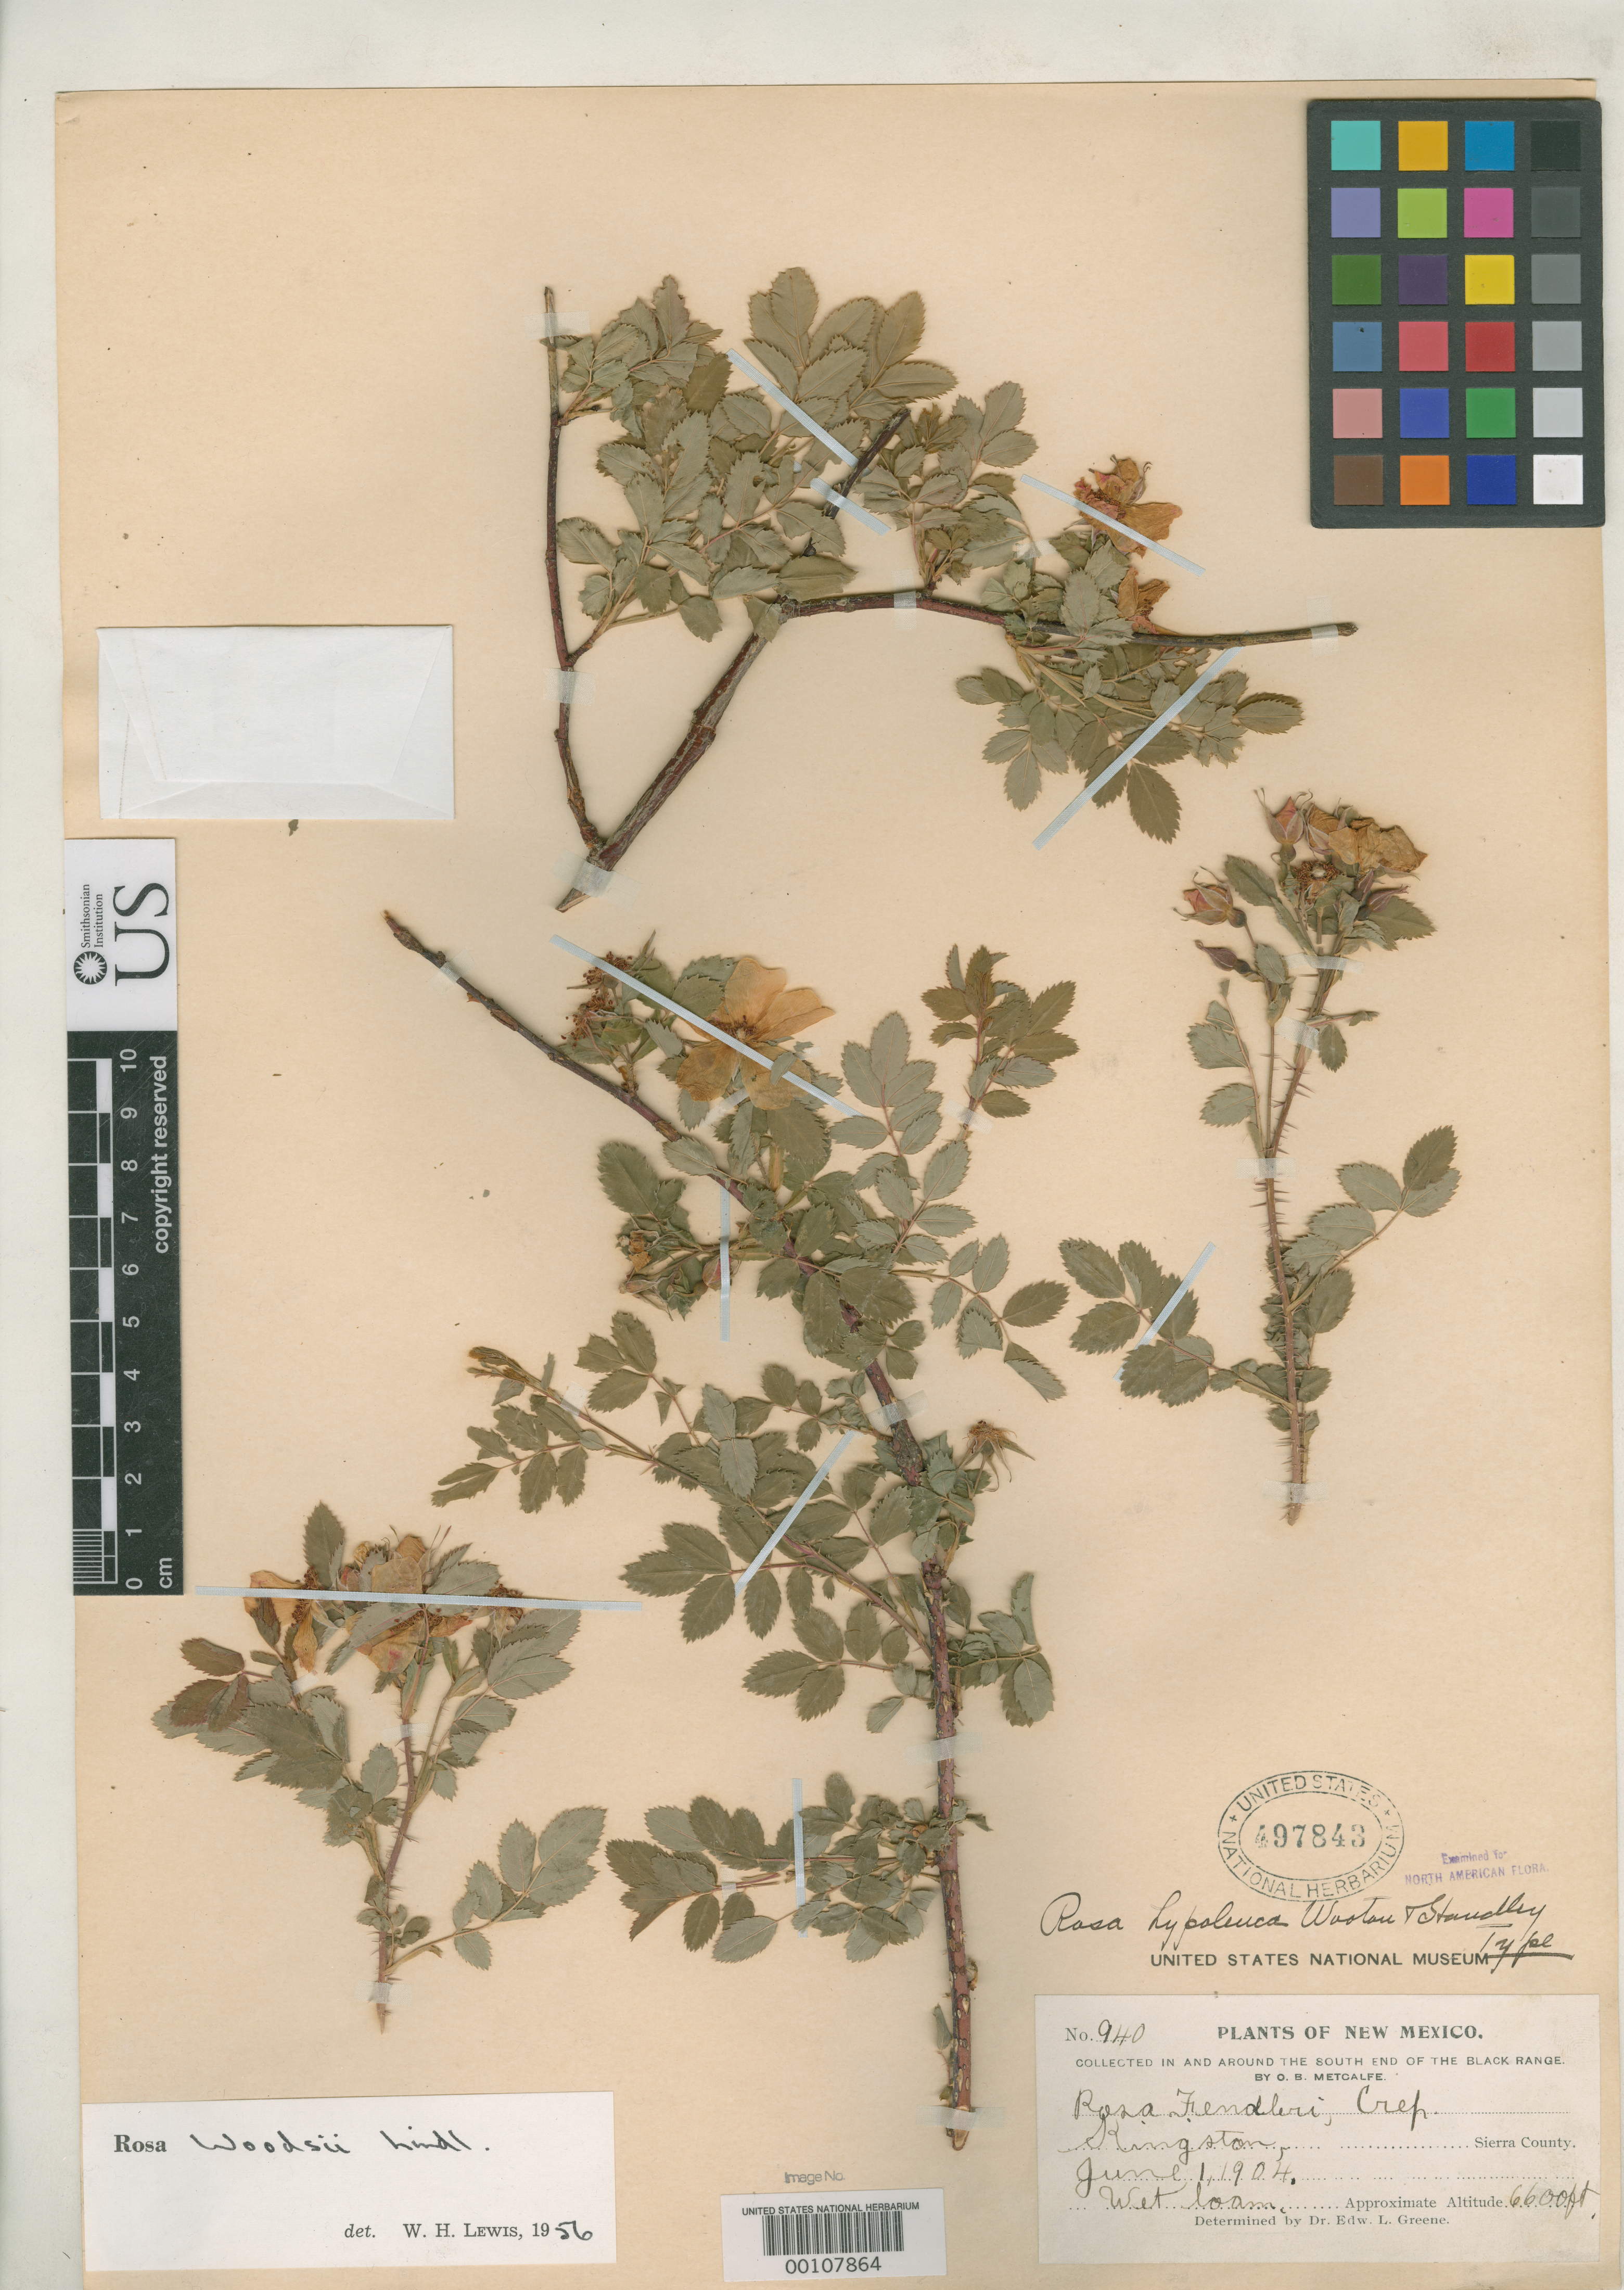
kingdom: Plantae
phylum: Tracheophyta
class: Magnoliopsida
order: Rosales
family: Rosaceae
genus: Rosa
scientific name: Rosa hypoleuca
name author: Wooton & Standl.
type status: Holotype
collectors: O. B. Metcalfe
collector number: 940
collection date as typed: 01 Jun 1904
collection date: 1904-06-01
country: United States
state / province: New Mexico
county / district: Sierra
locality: Near Kingston.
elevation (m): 1980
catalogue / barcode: US 497843